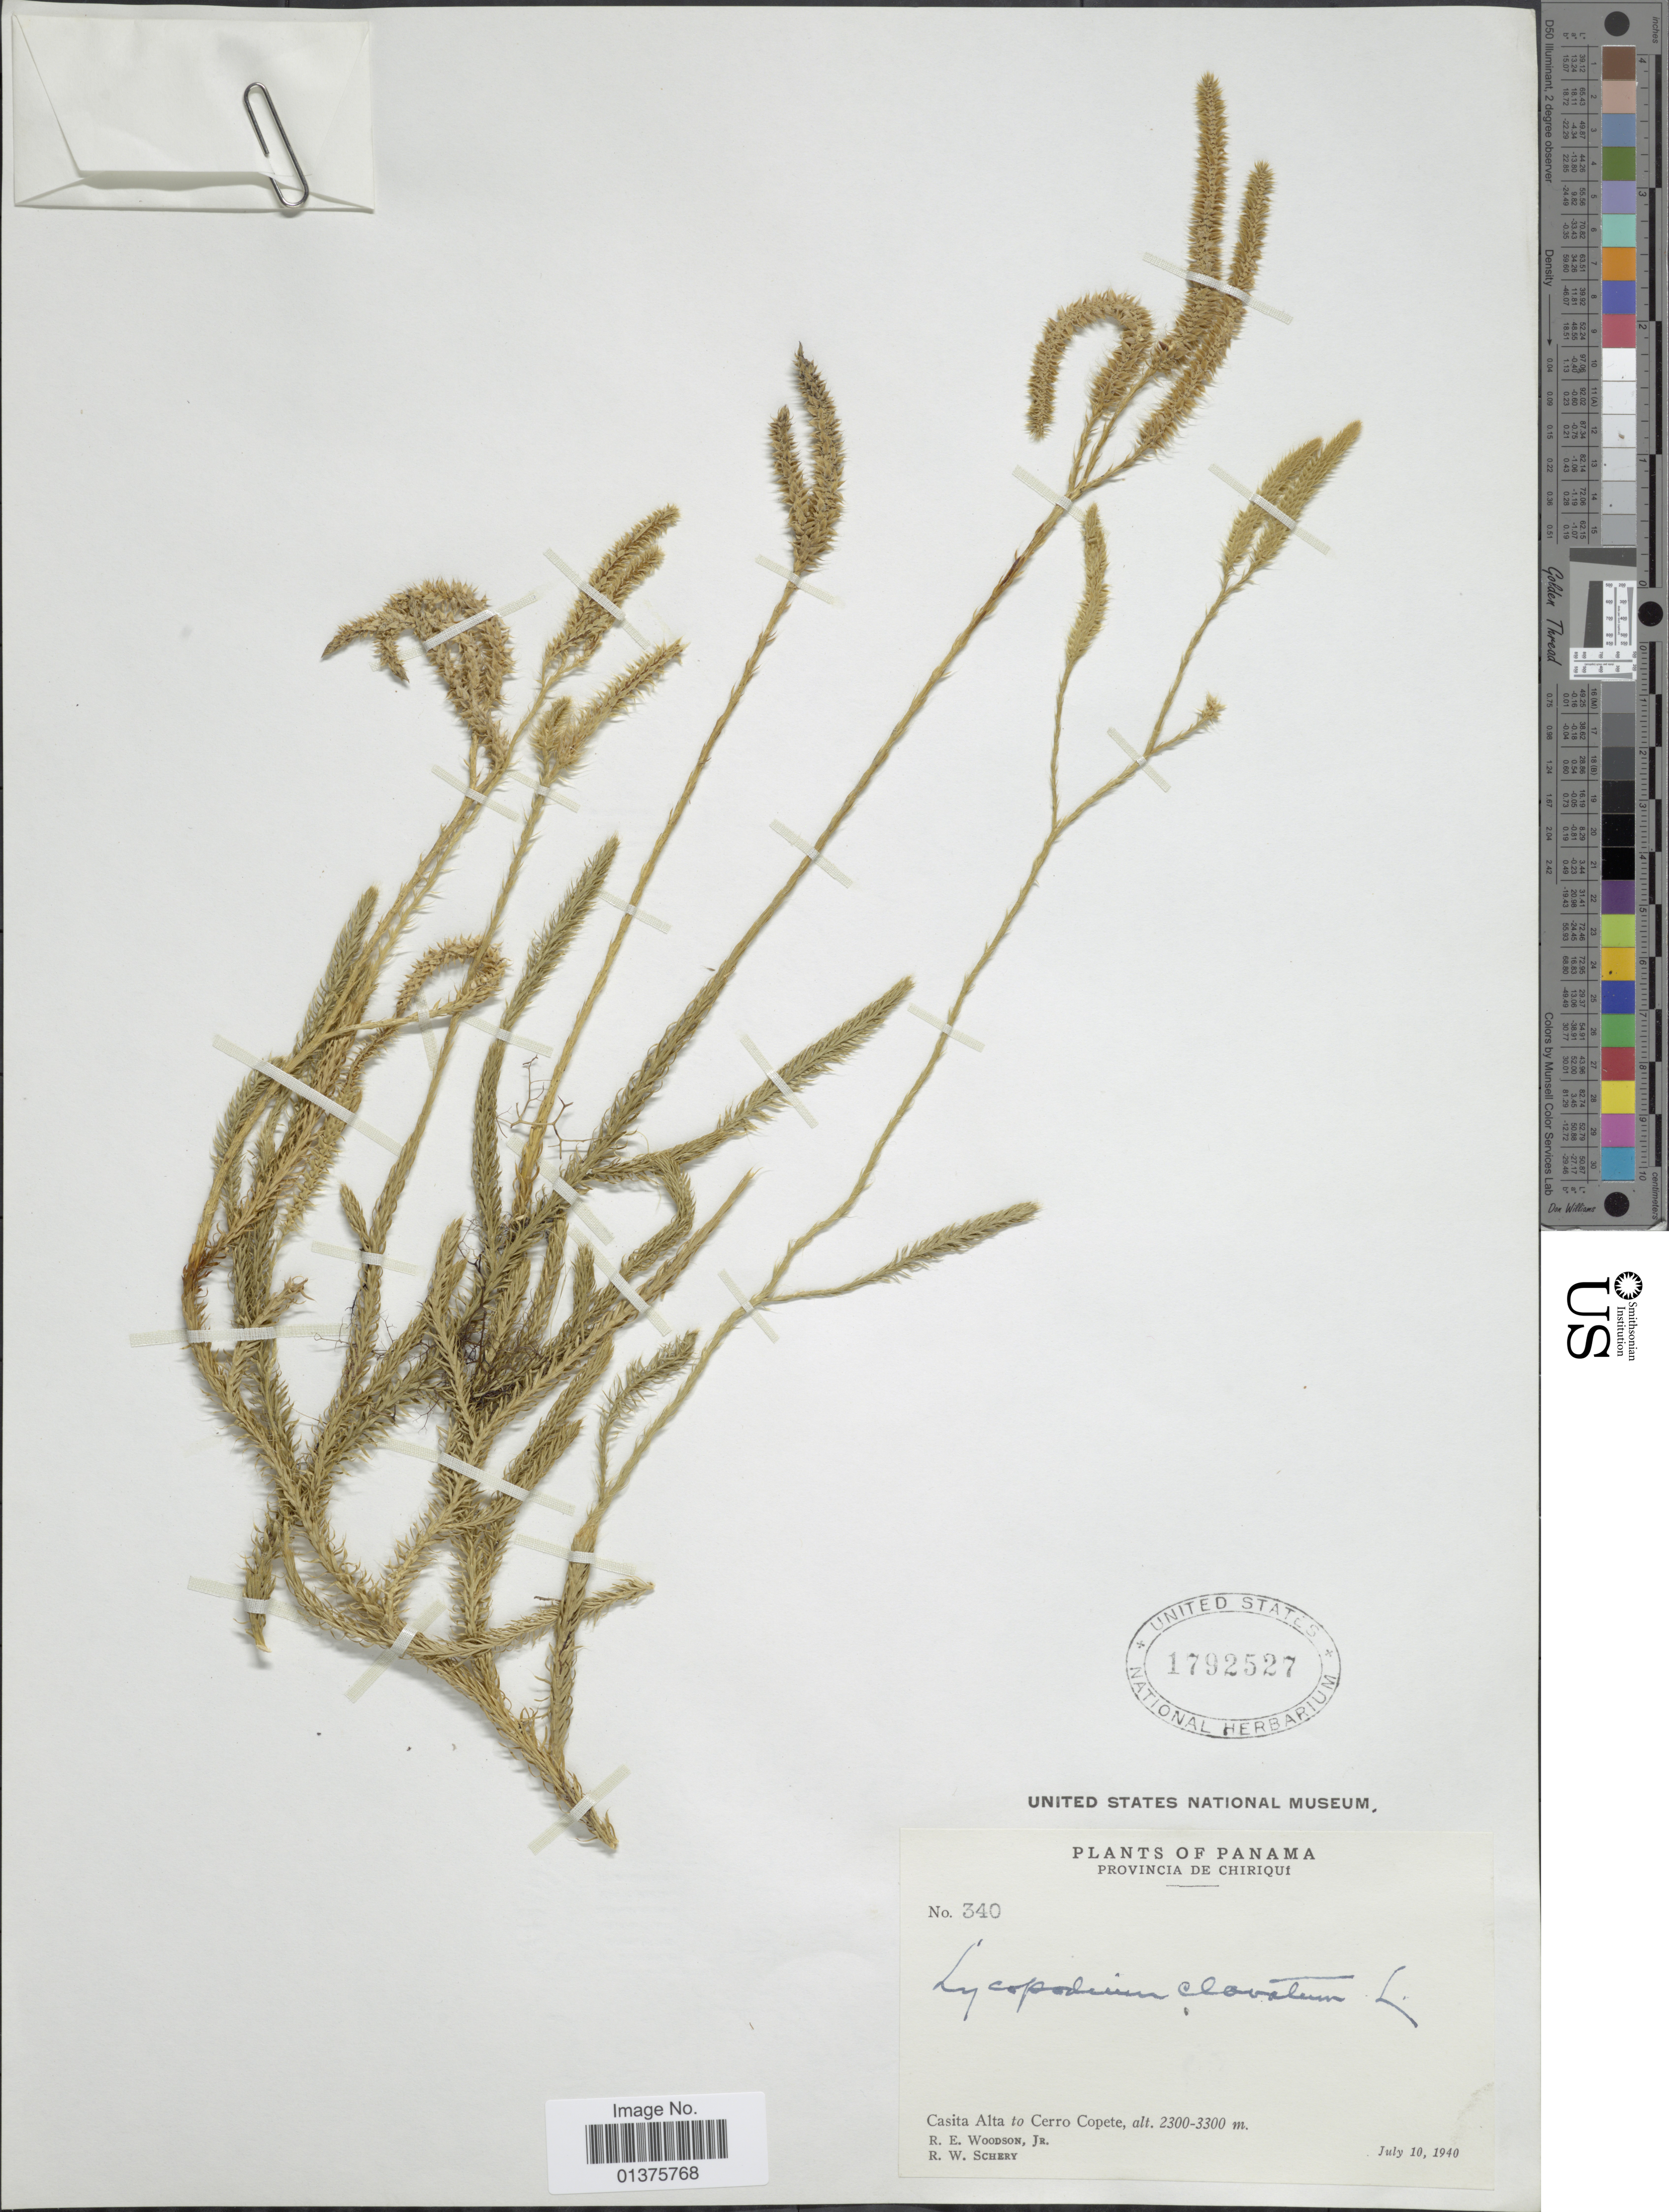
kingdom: Plantae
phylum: Tracheophyta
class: Lycopodiopsida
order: Lycopodiales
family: Lycopodiaceae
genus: Lycopodium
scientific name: Lycopodium clavatum var. aristatum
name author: (Humb. & Bonpl. ex Willd.) Spring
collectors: R. E. Woodson & R. W. Schery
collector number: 340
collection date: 1940-07-10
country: Panama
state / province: Chiriqui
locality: Casita Alta to Cerro Copete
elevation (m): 2300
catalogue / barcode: US 1792527